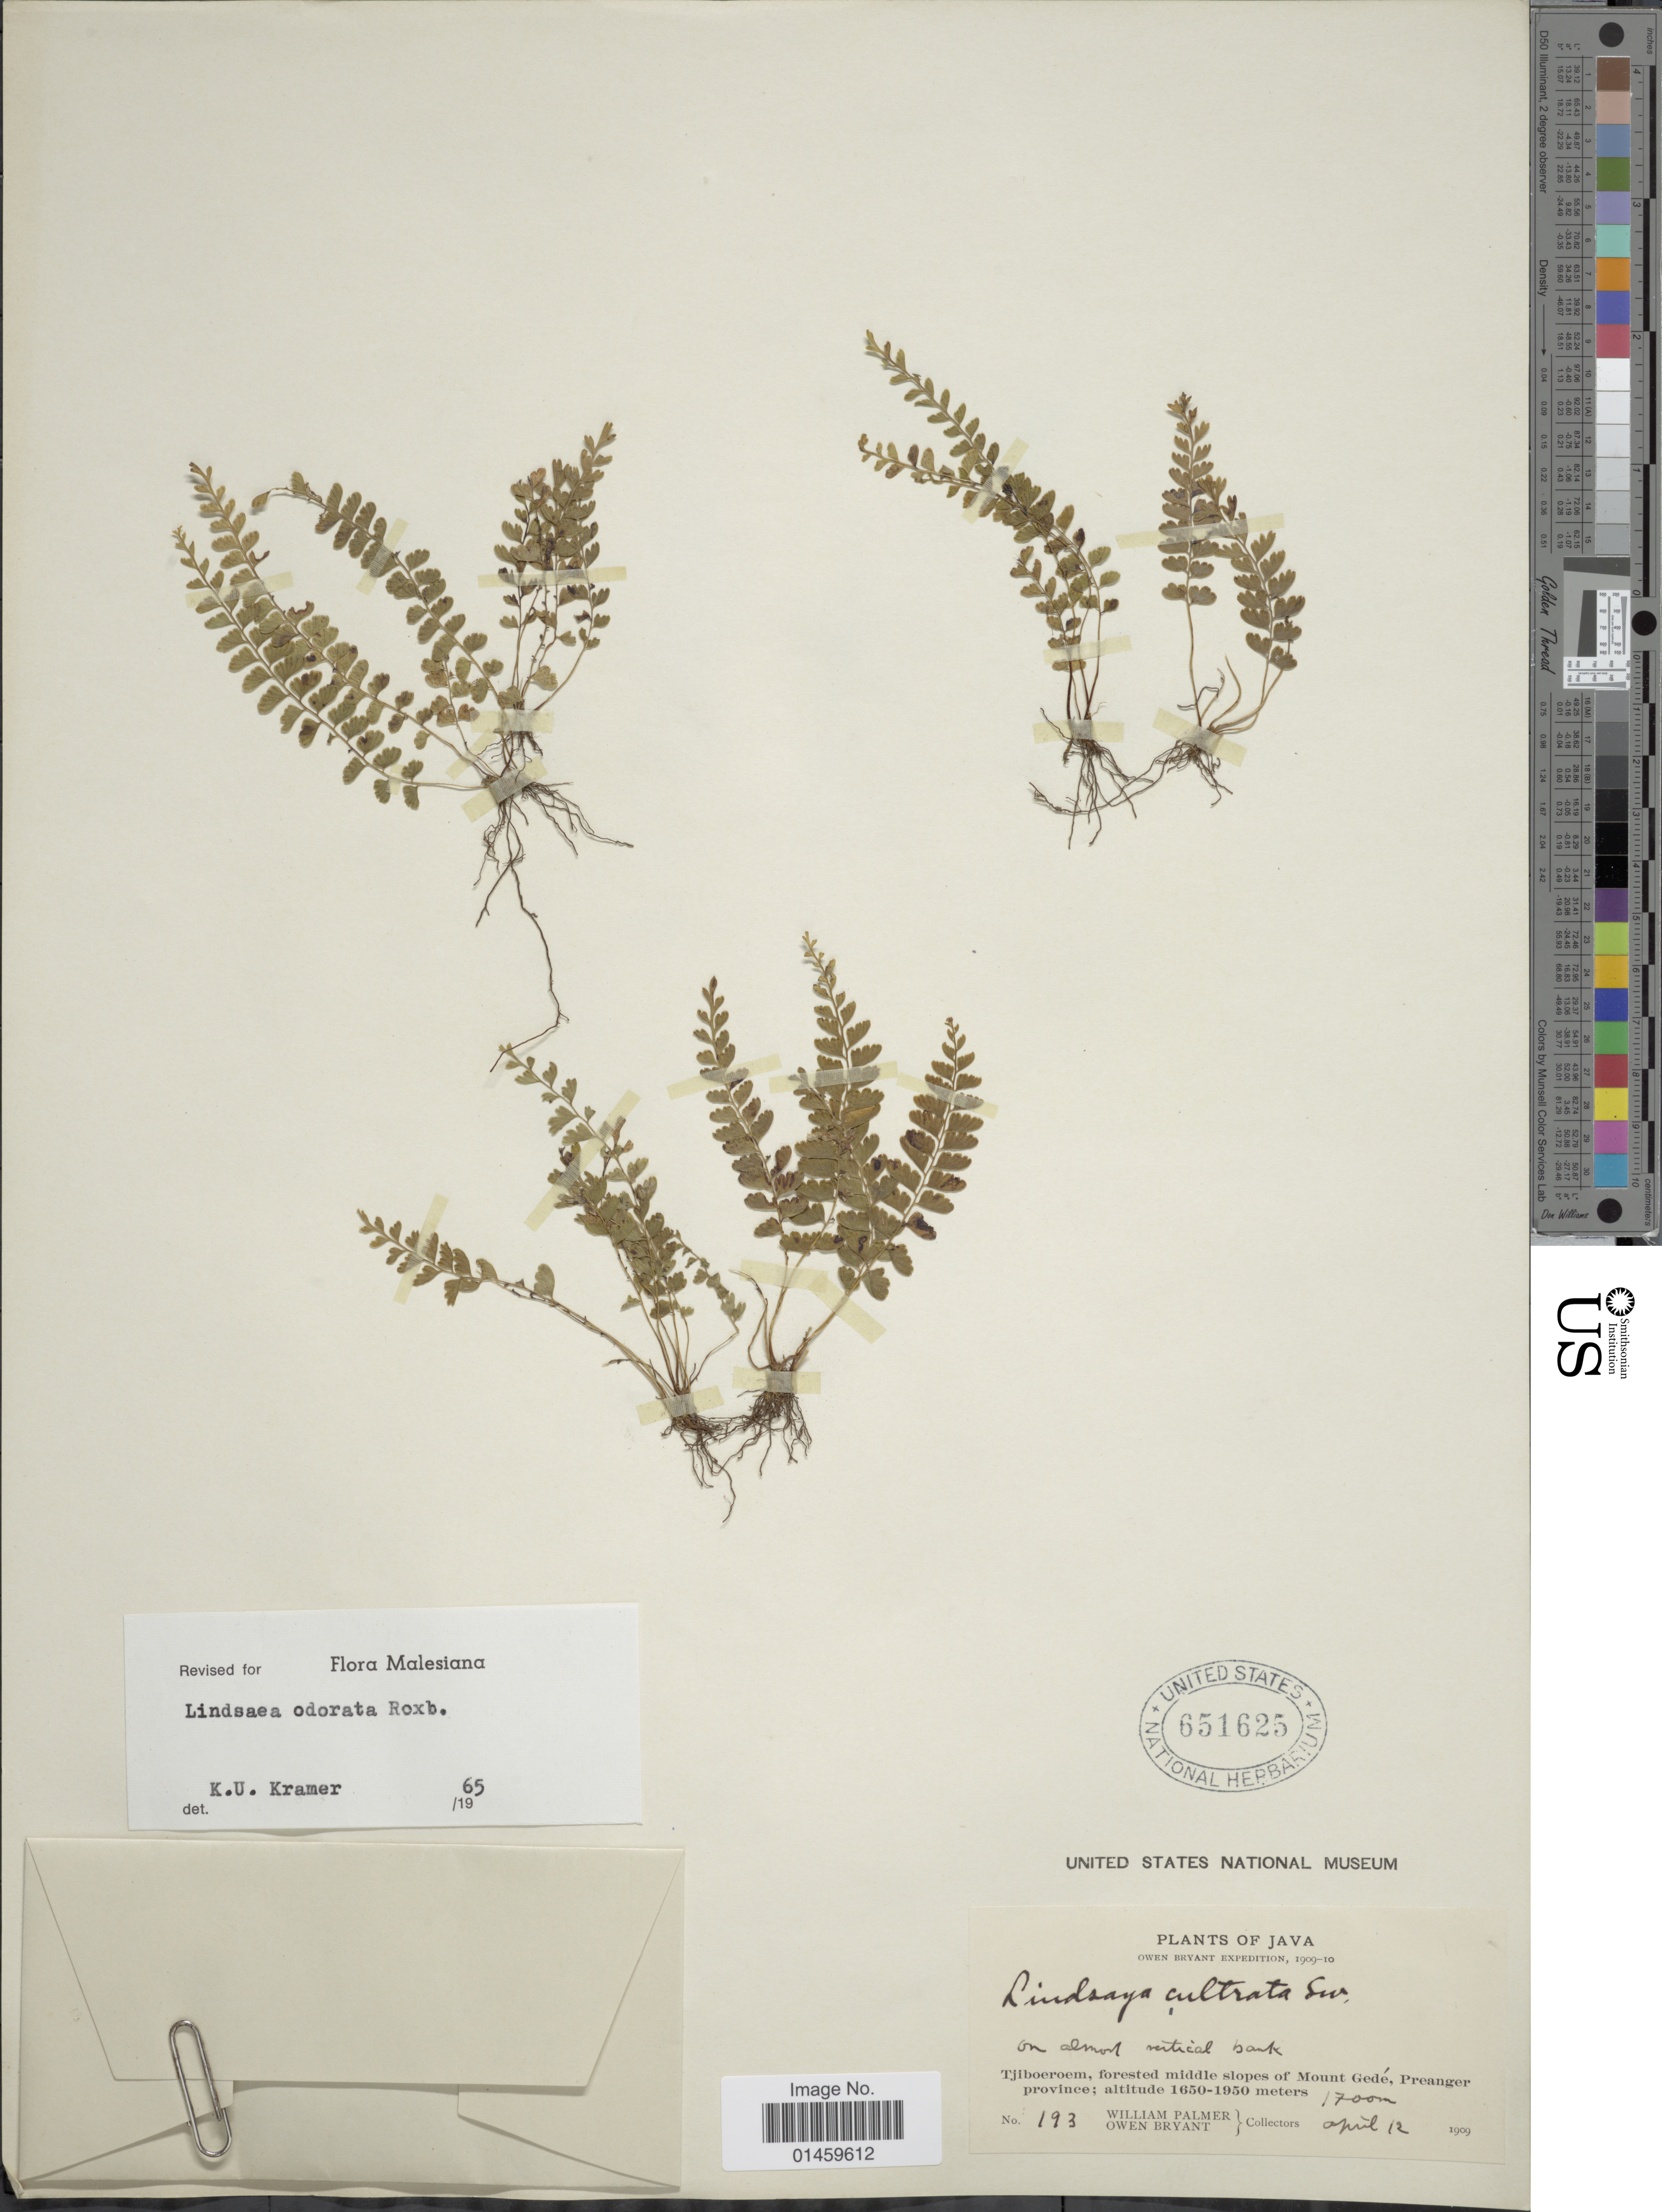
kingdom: Plantae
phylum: Tracheophyta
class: Polypodiopsida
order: Polypodiales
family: Lindsaeaceae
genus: Lindsaea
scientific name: Lindsaea odorata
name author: Roxb.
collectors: W. Palmer & O. Bryant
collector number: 193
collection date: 1909-04-12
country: Indonesia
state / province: Java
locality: Tjiboeroem, forested middle slopes of Mount Gede, Preanger province. On almost vertical bank.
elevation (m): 1700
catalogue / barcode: US 651625